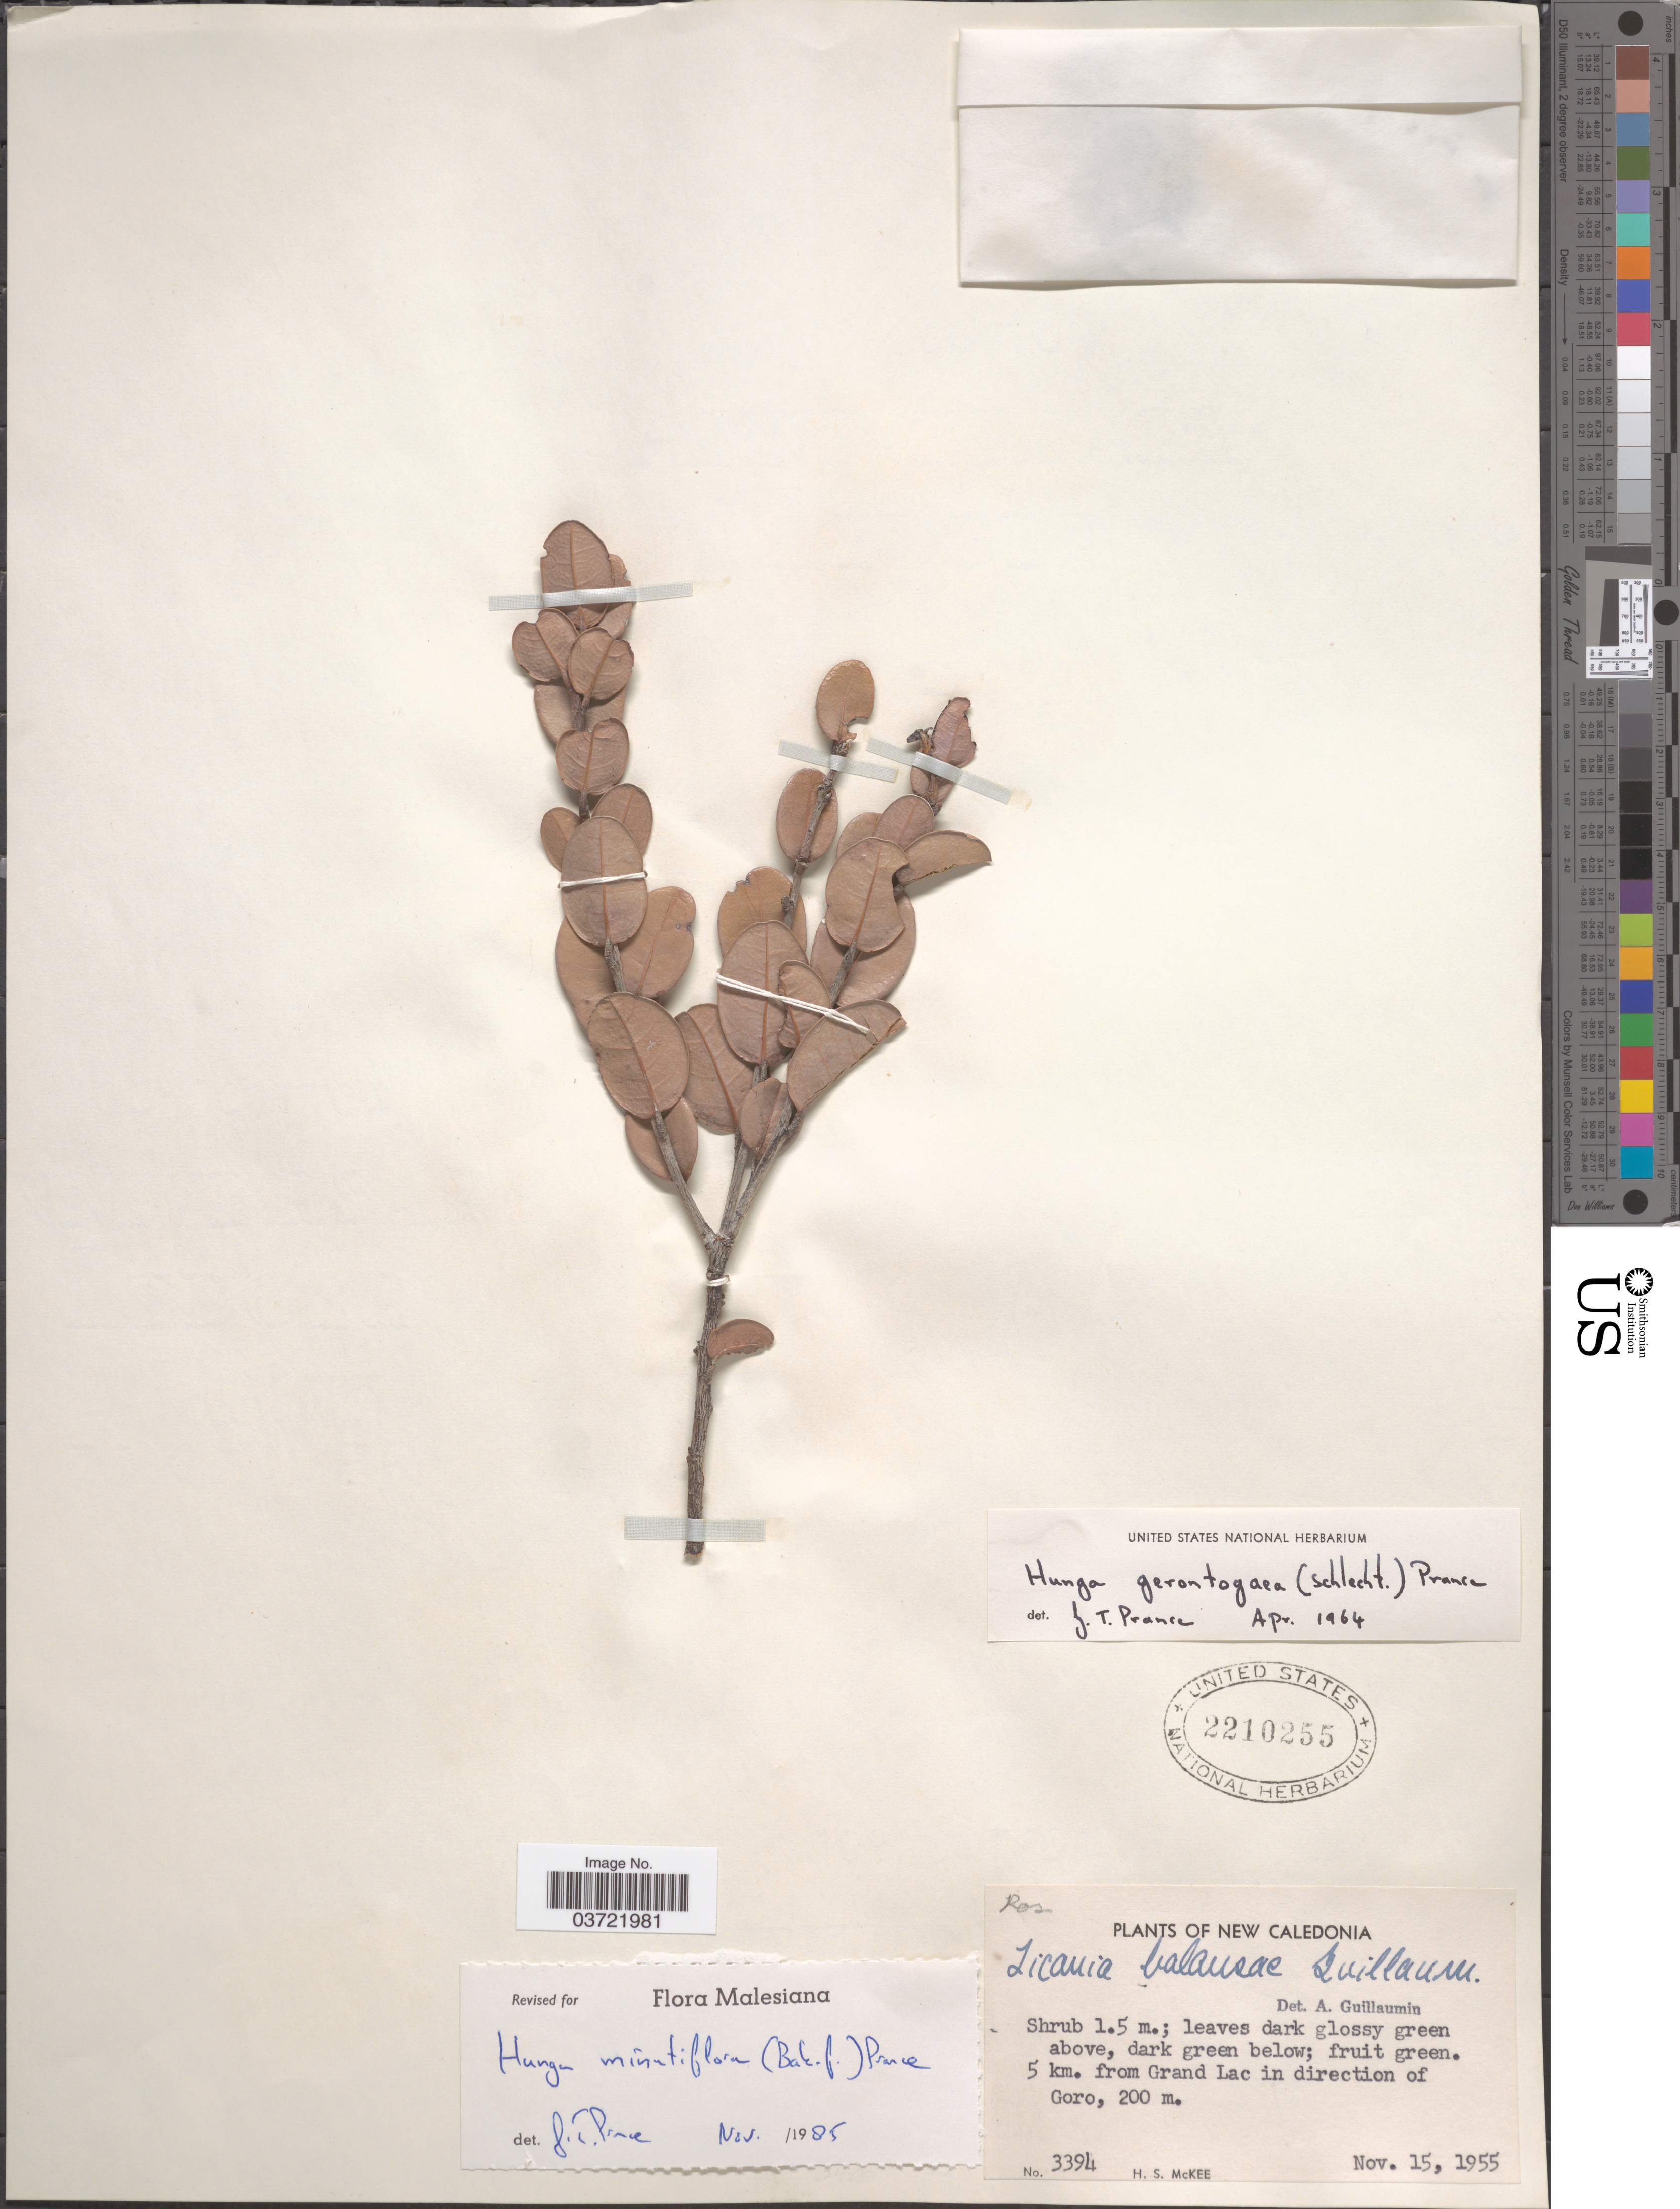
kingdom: Plantae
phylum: Tracheophyta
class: Magnoliopsida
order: Malpighiales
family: Chrysobalanaceae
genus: Hunga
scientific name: Hunga minutiflora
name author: (Baker f.) Prance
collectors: H. S. McKee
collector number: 3394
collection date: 1955-11-15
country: New Caledonia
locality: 5 km. from Grand Lac in direction of Goro.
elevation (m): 200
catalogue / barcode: US 2210255